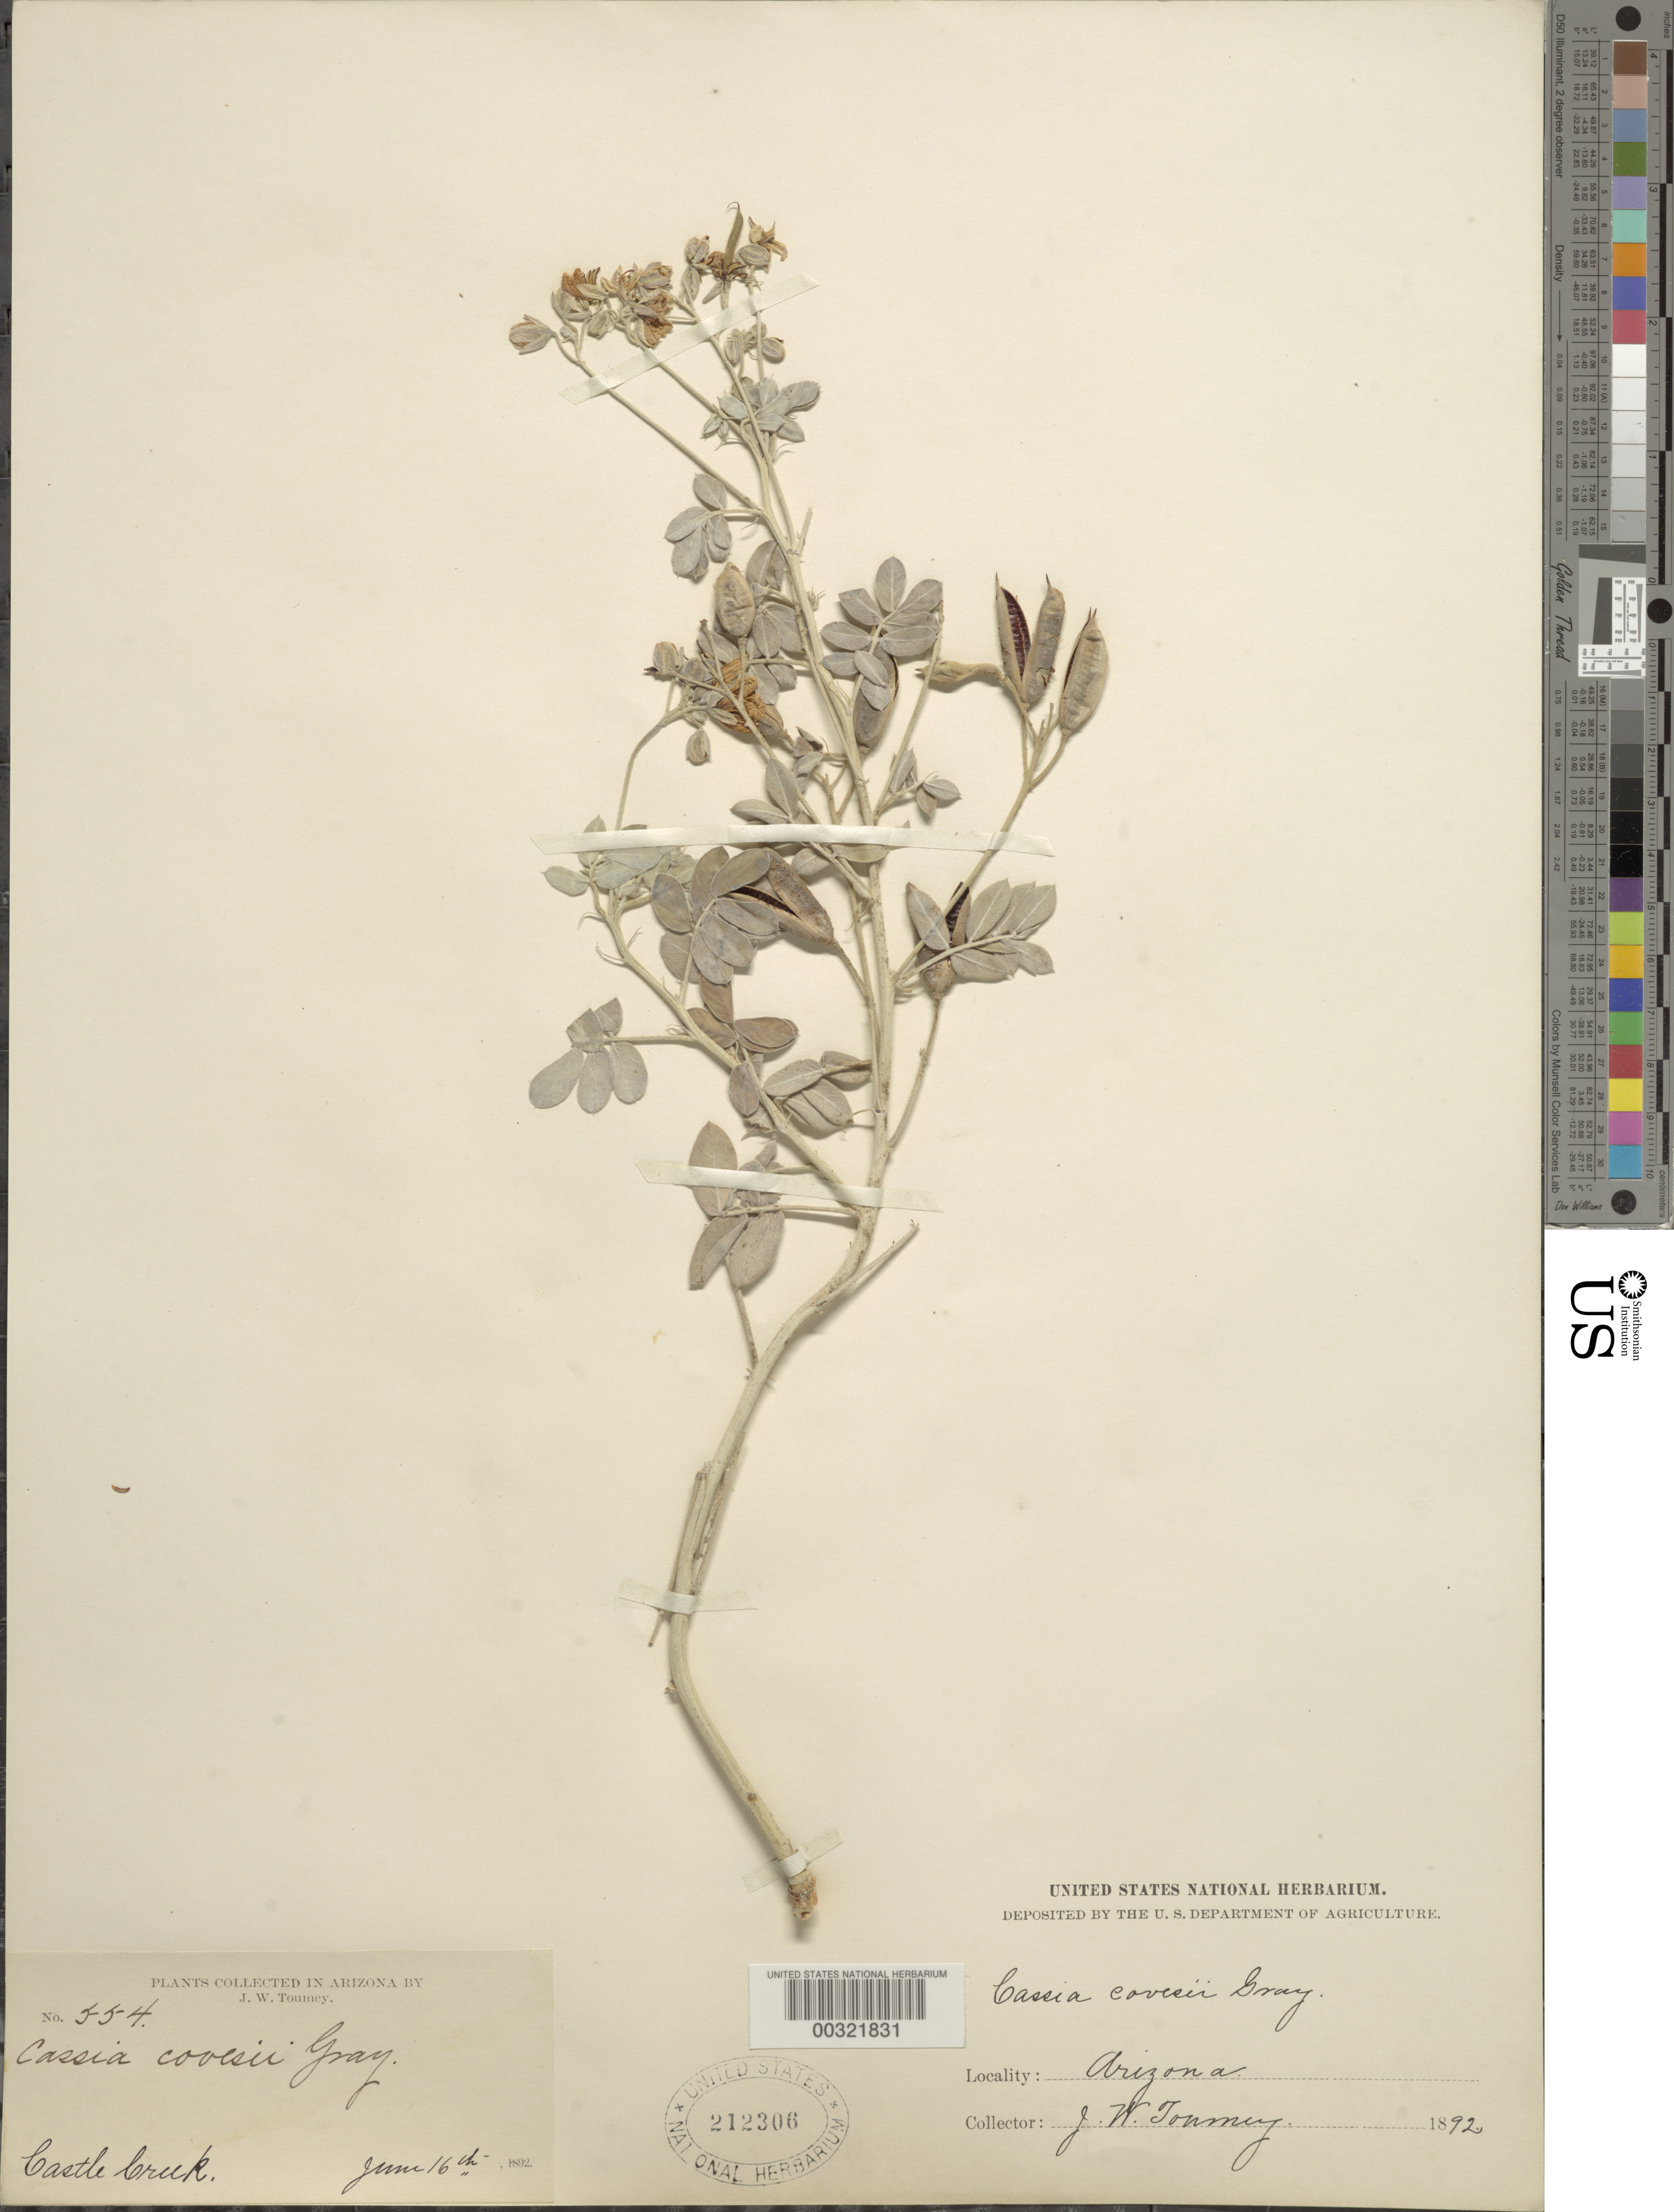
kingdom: Plantae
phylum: Tracheophyta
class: Magnoliopsida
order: Fabales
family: Fabaceae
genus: Senna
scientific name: Senna covesii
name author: (A. Gray) H.S. Irwin & Barneby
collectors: J. W. Toumey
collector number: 554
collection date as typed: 16 Jun 1892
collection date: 1892-06-16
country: United States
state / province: Arizona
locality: Castle creek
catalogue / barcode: US 212306